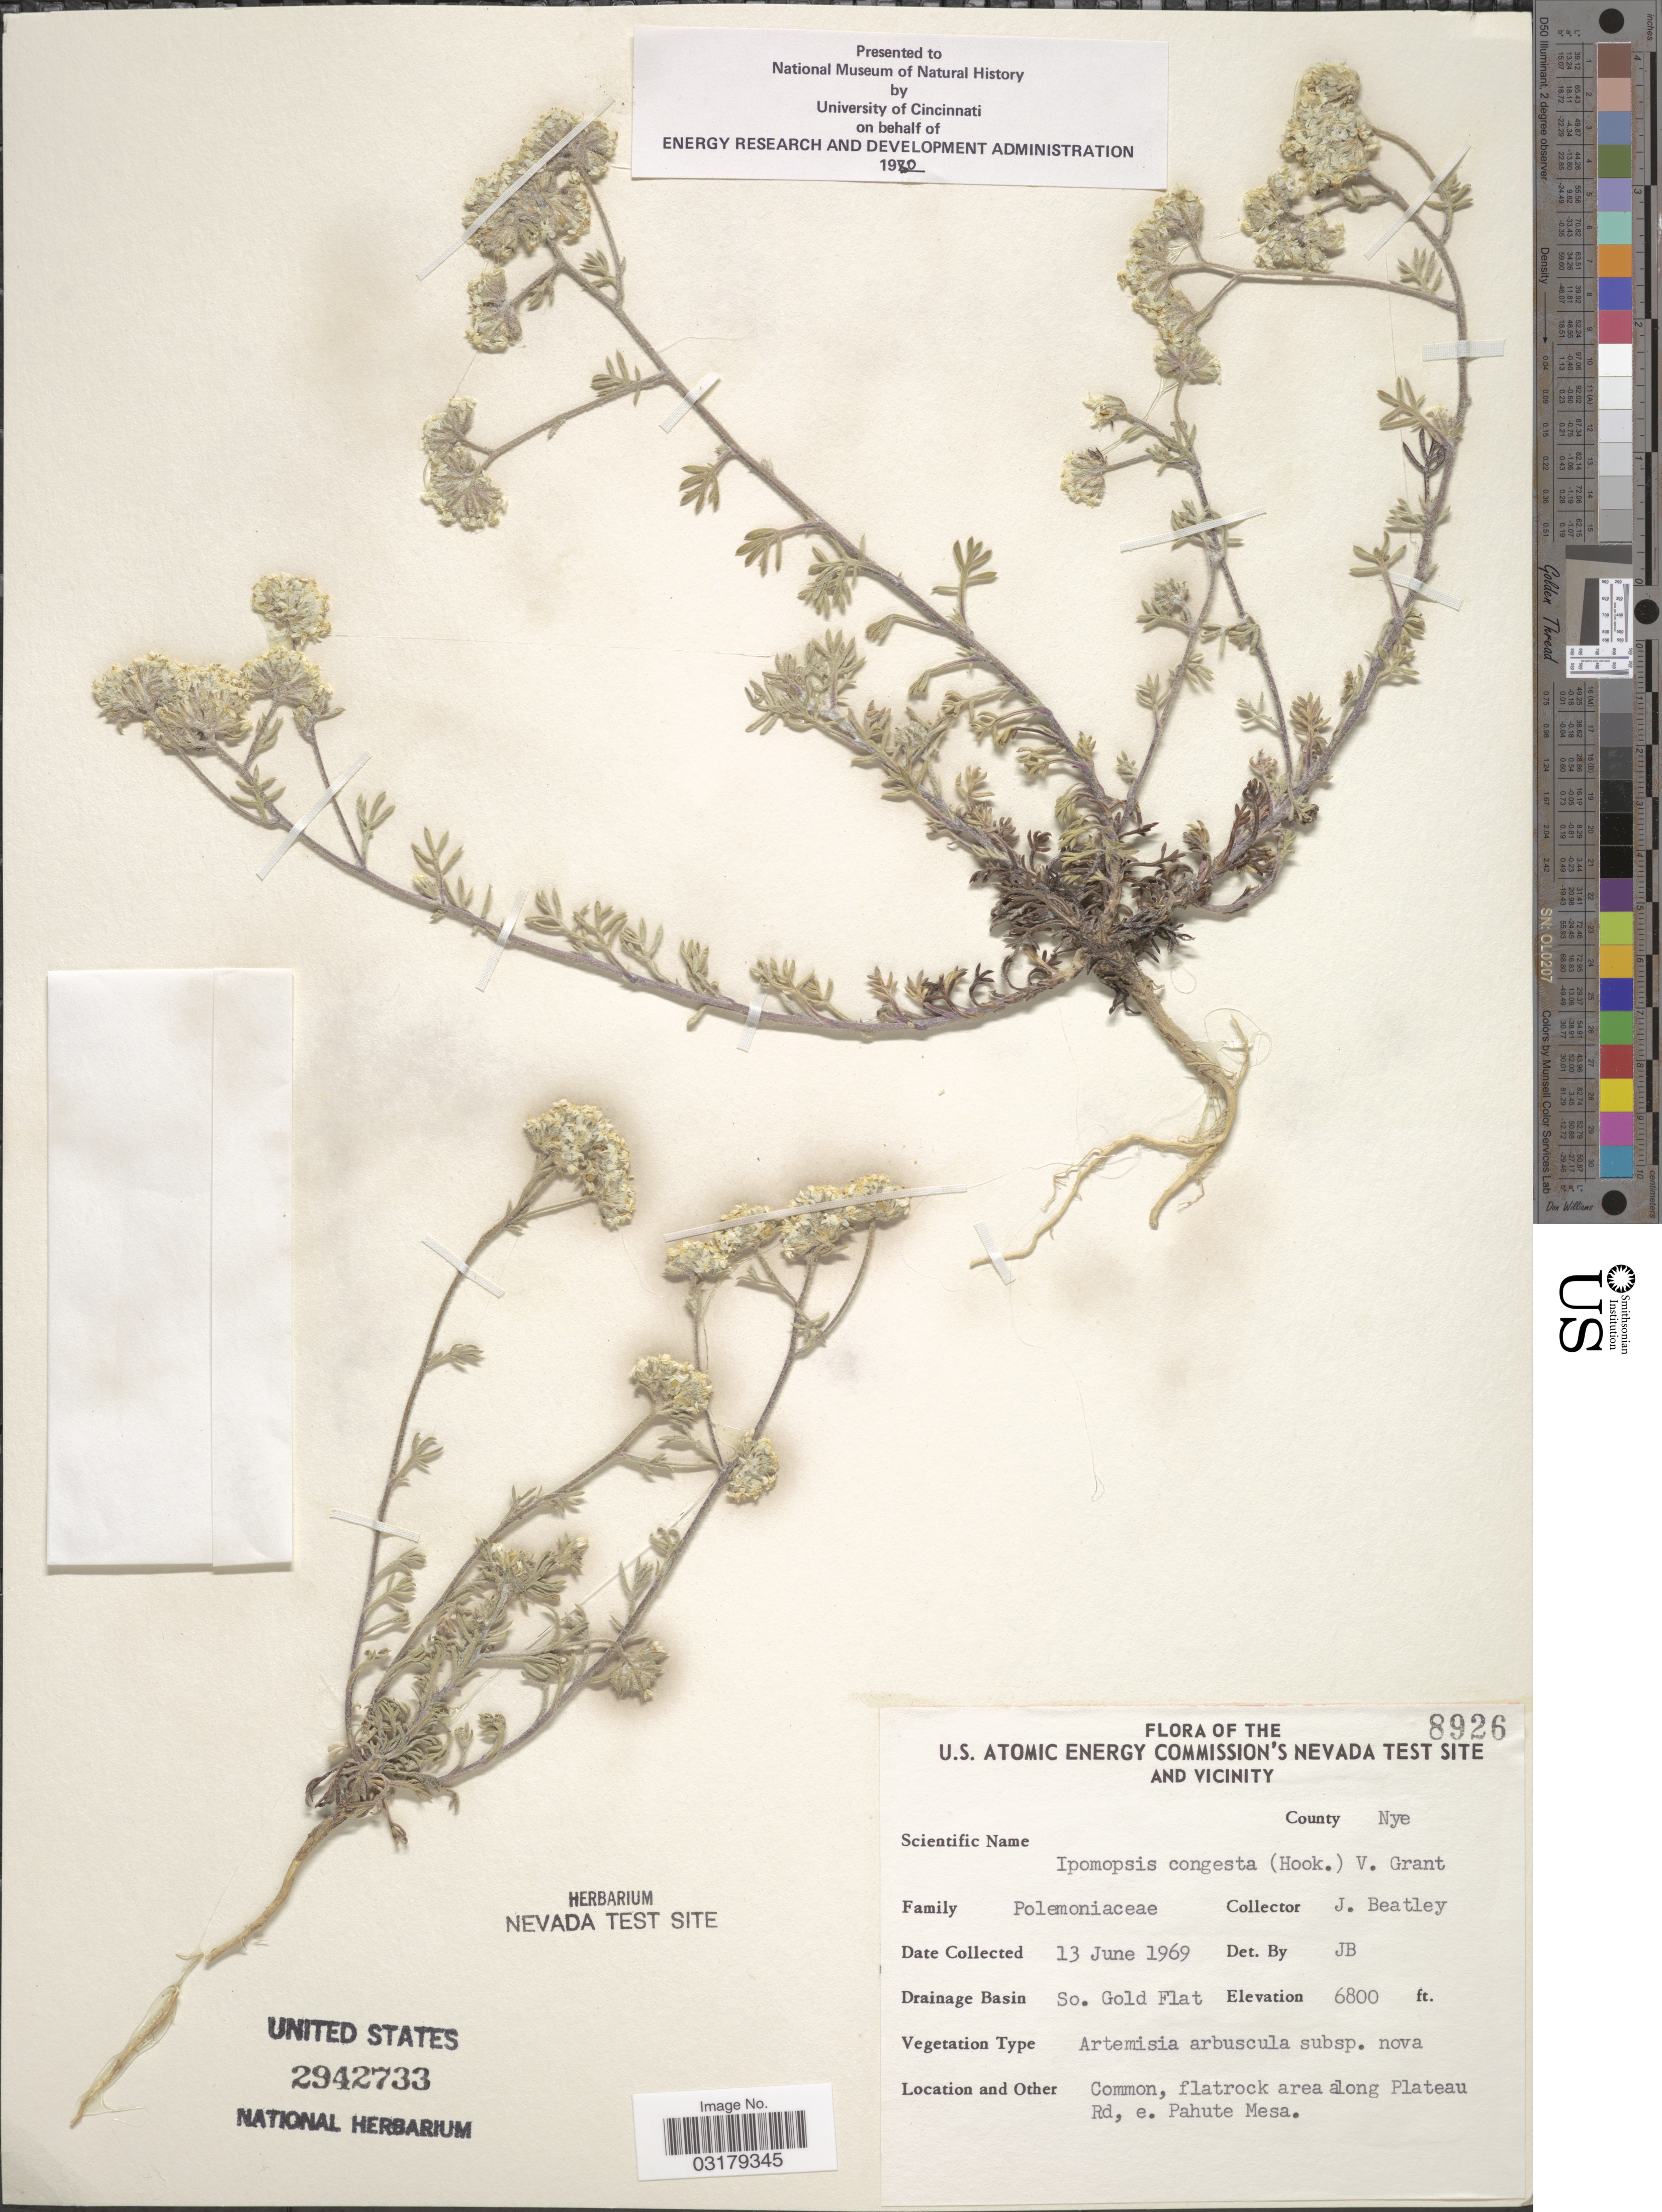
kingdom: Plantae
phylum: Tracheophyta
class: Magnoliopsida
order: Ericales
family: Polemoniaceae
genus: Ipomopsis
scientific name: Ipomopsis congesta var. palmifrons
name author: Brand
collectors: J. C. Beatley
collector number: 8926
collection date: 1969-06-13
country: United States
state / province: Nevada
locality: The U.S. Atomic Energy Commission's Nevada test site and vicinity. County Nye. Drainage Basin So. Gold Flat. Common, flatrock area along Plateau Rd, e. Pahute Mesa.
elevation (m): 2073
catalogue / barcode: US 2942733